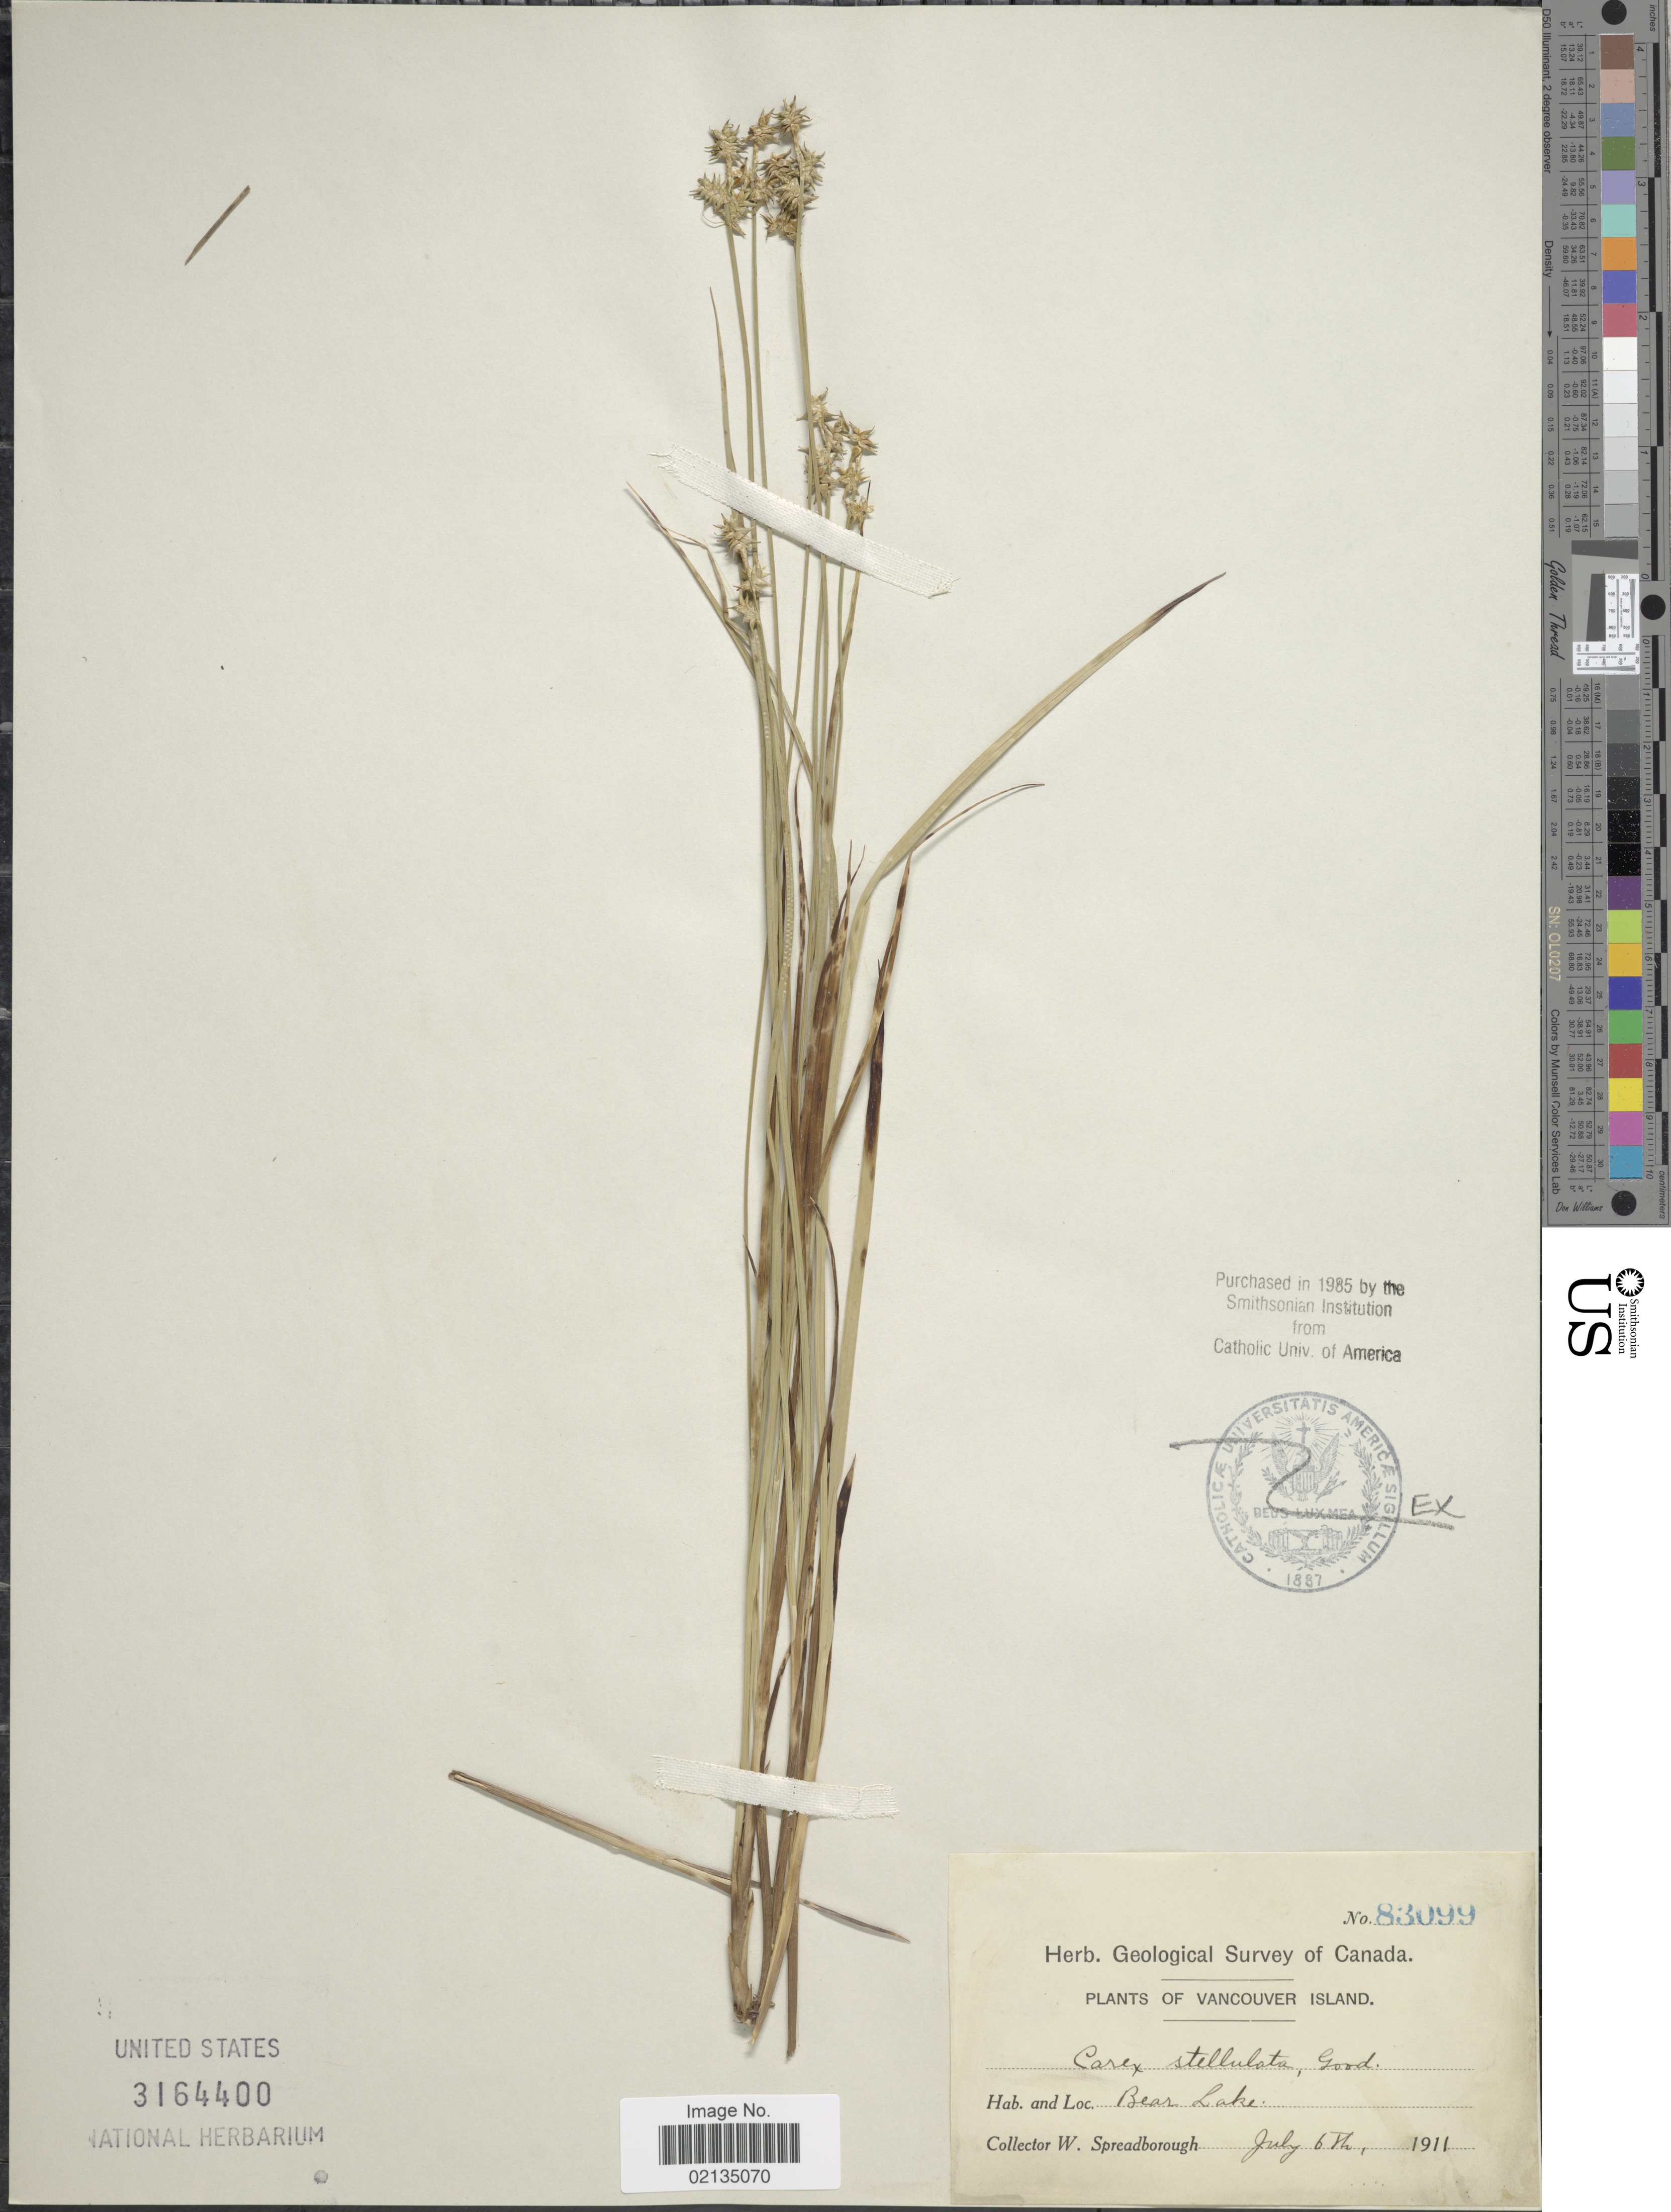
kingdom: Plantae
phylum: Tracheophyta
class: Liliopsida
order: Poales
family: Cyperaceae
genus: Carex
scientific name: Carex echinata subsp. echinata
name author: Murray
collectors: W. Spreadborough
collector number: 83099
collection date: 1911-07-06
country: Canada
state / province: British Columbia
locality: Bear Lake. Vancouver Island.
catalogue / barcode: US 3164400